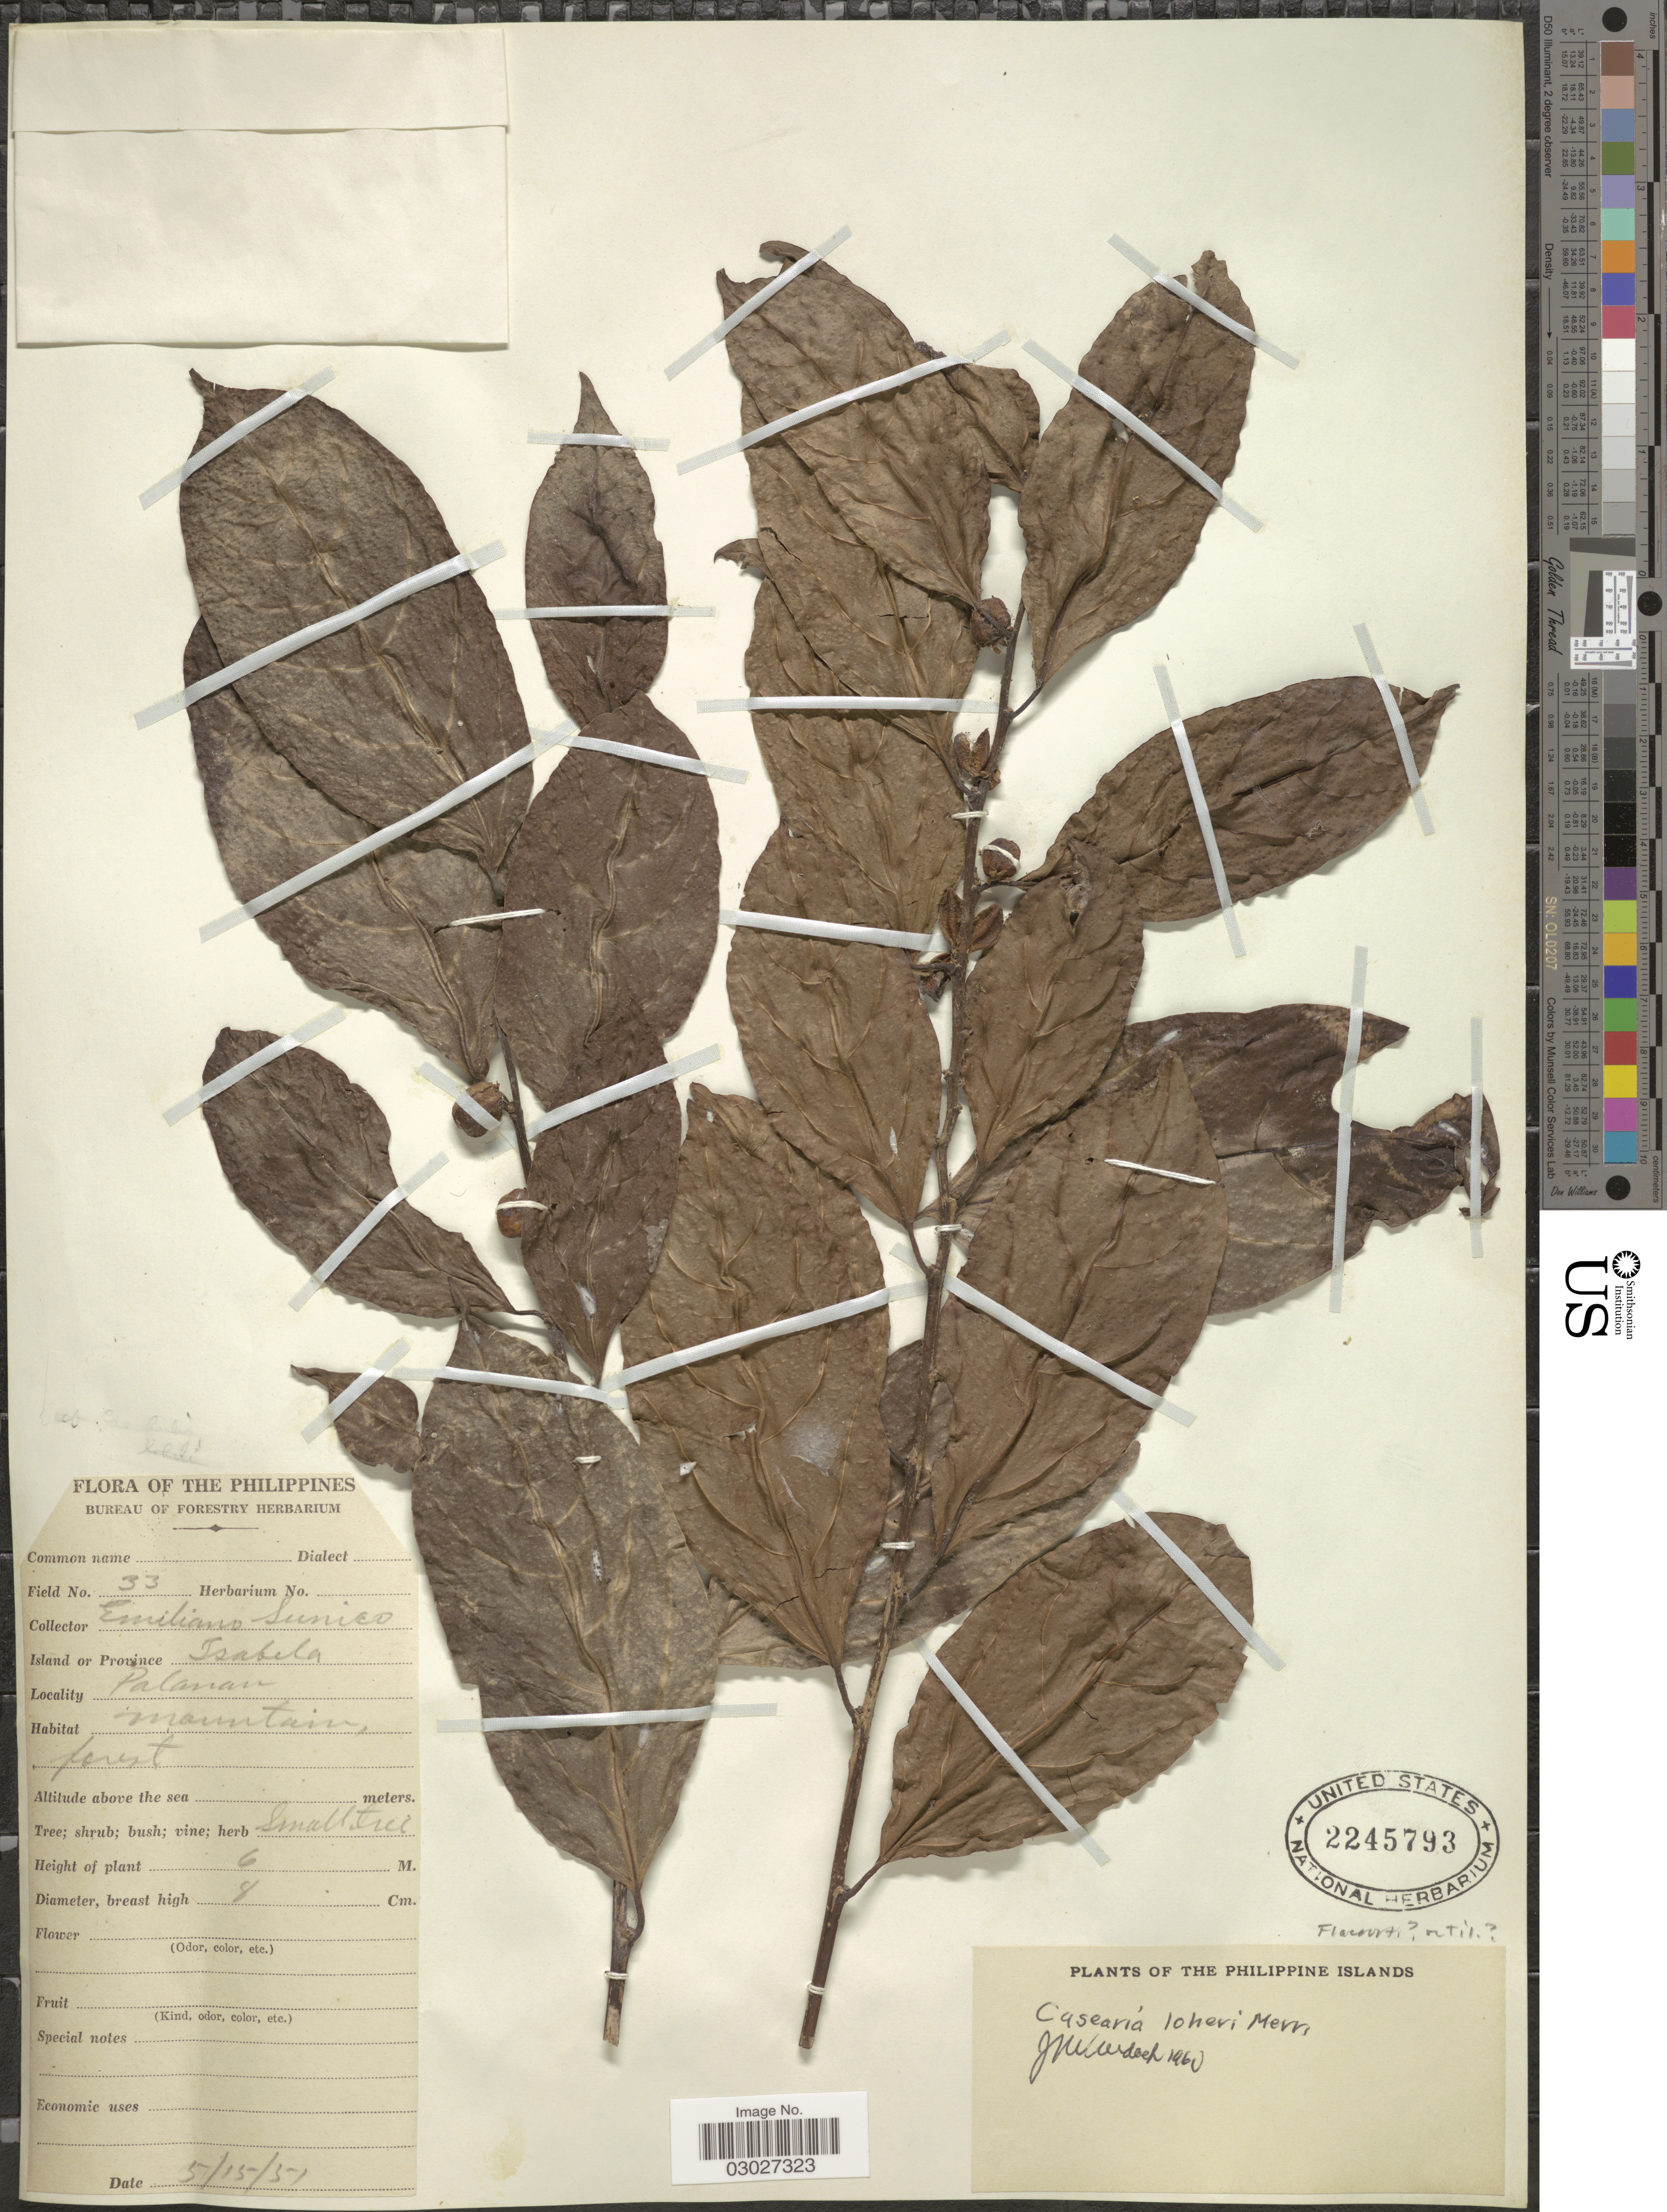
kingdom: Plantae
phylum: Tracheophyta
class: Magnoliopsida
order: Malpighiales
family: Salicaceae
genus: Casearia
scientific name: Casearia loheri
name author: Merr.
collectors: E. Sunico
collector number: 33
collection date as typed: Transcribed d/m/y: 15/5/51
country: Philippines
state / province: Mimaropa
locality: Island or Province Isabela, Palawan.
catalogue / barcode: US 2245793